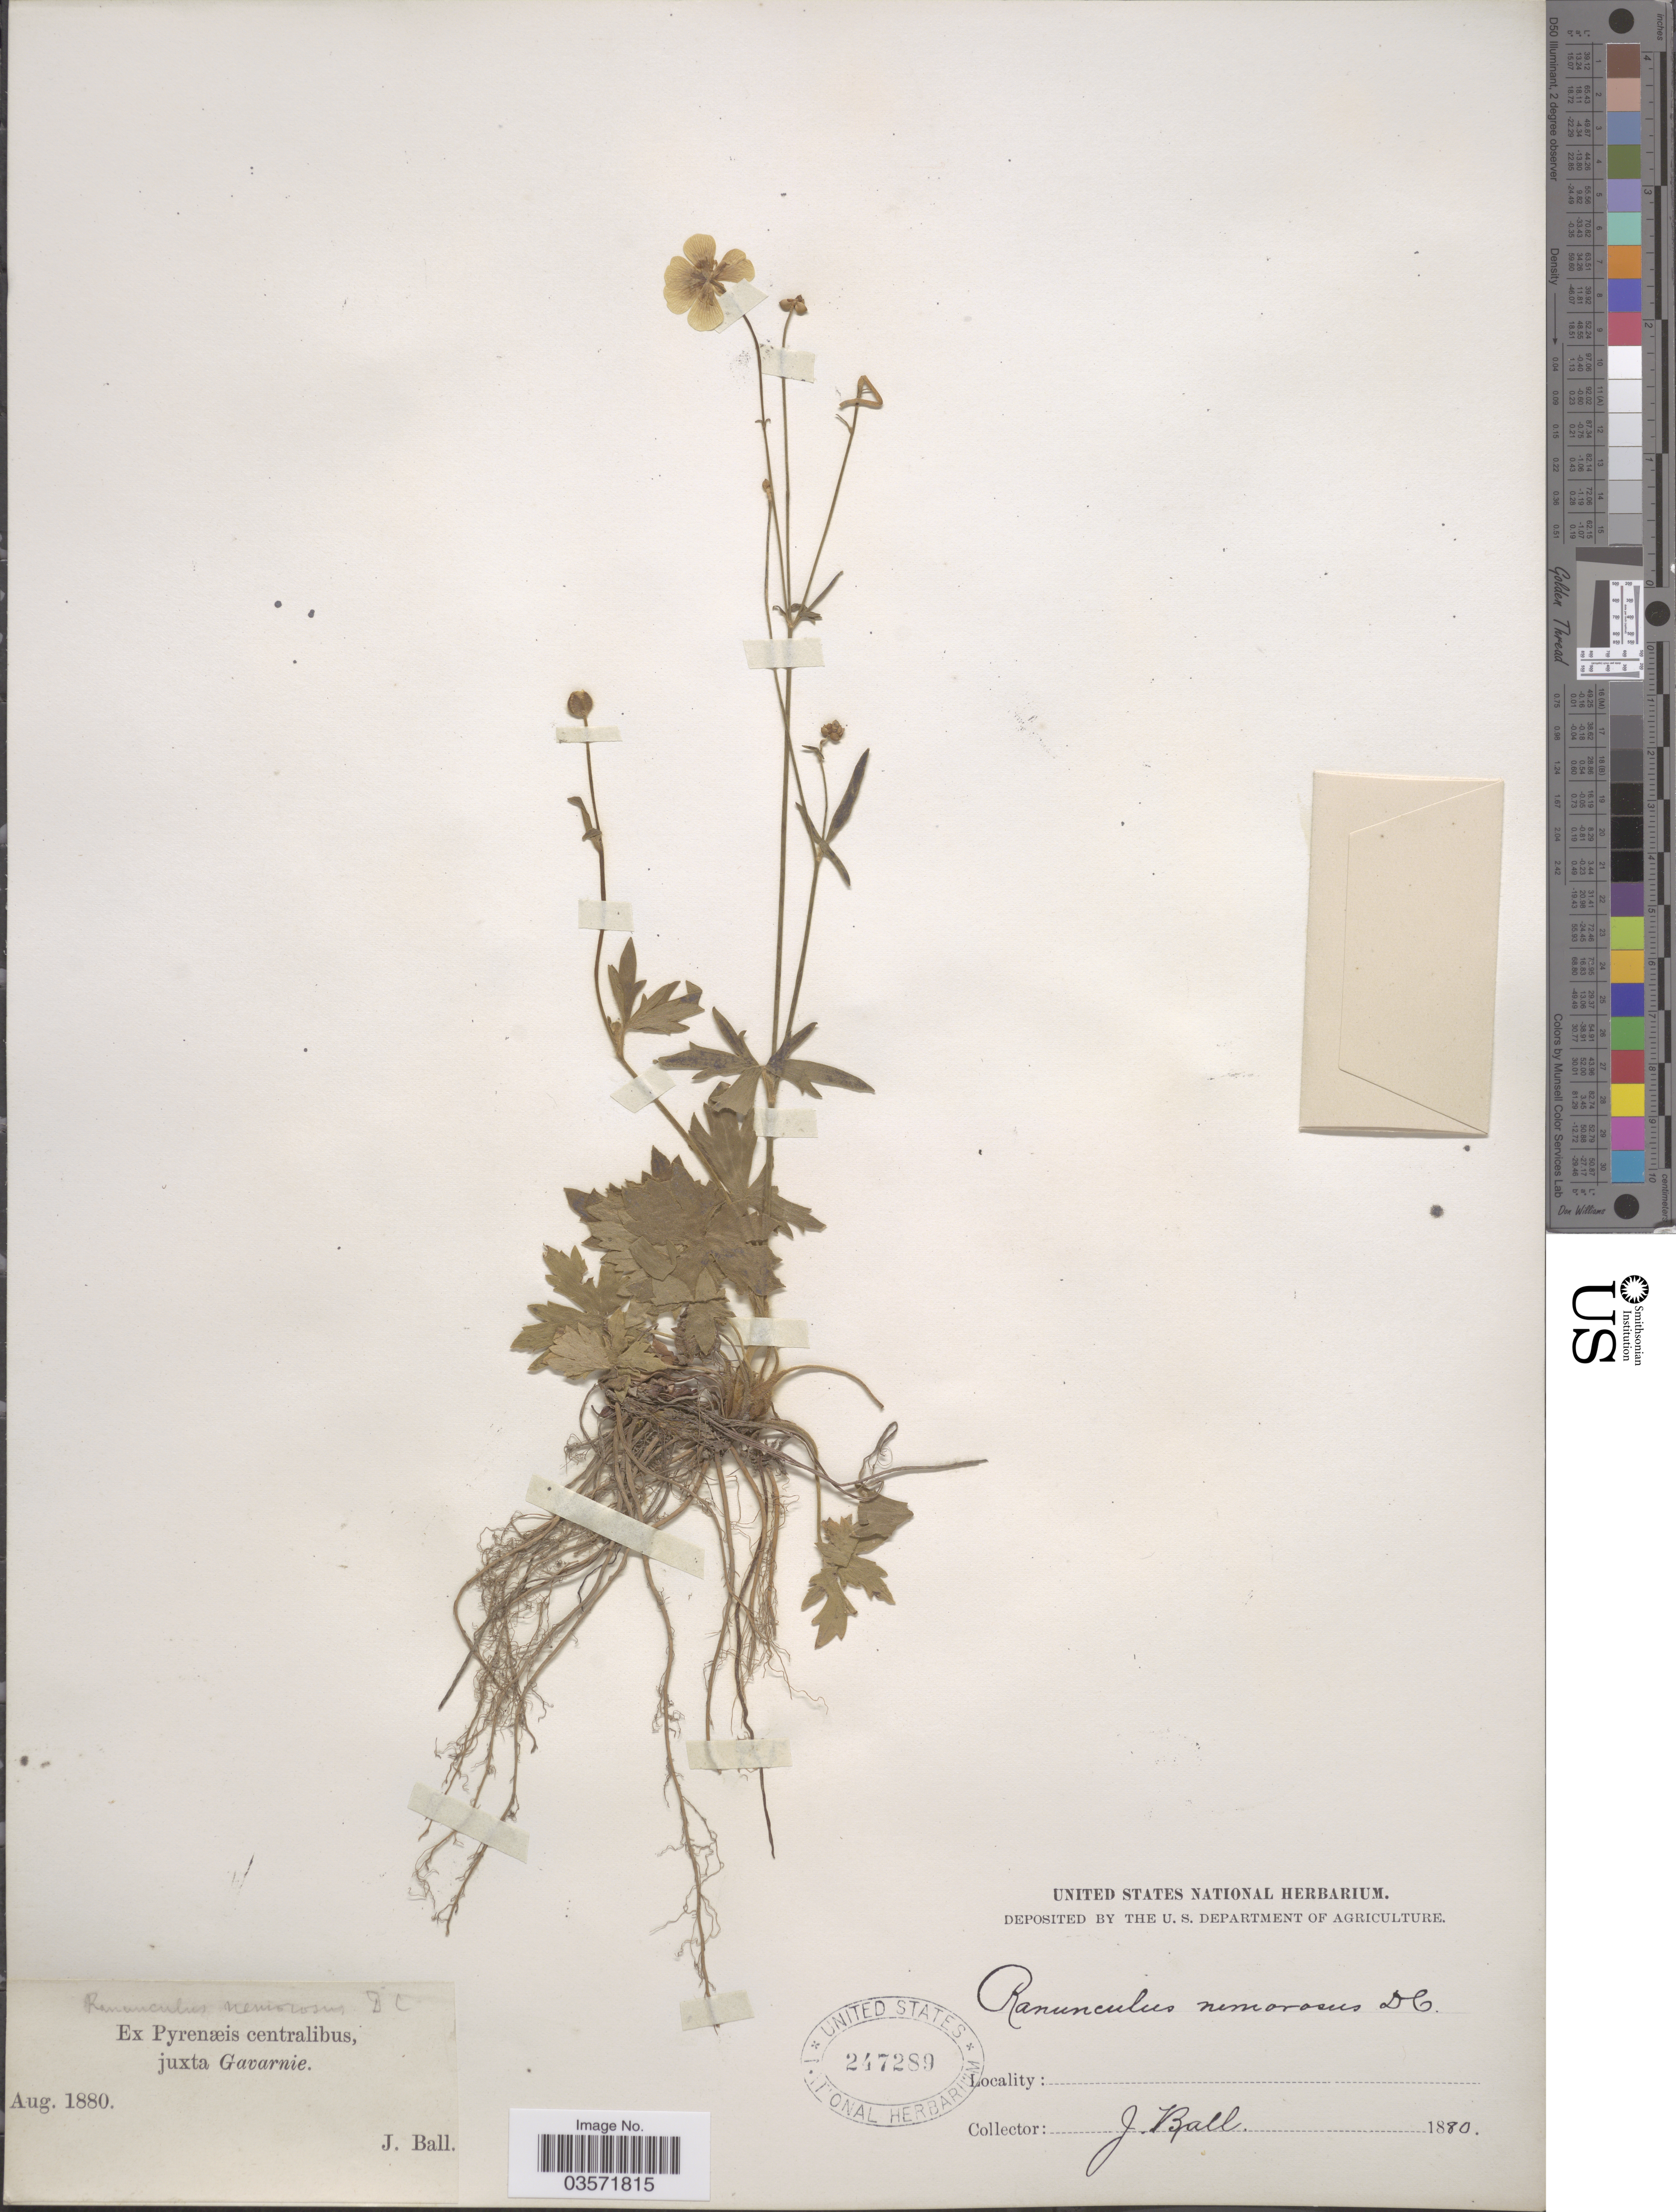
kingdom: Plantae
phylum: Tracheophyta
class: Magnoliopsida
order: Ranunculales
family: Ranunculaceae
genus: Ranunculus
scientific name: Ranunculus nemorosus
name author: DC.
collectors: J. Ball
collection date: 1880-08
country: France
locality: Ex Pyrenæis centralibus, juxta Gavarnie.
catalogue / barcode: US 247289